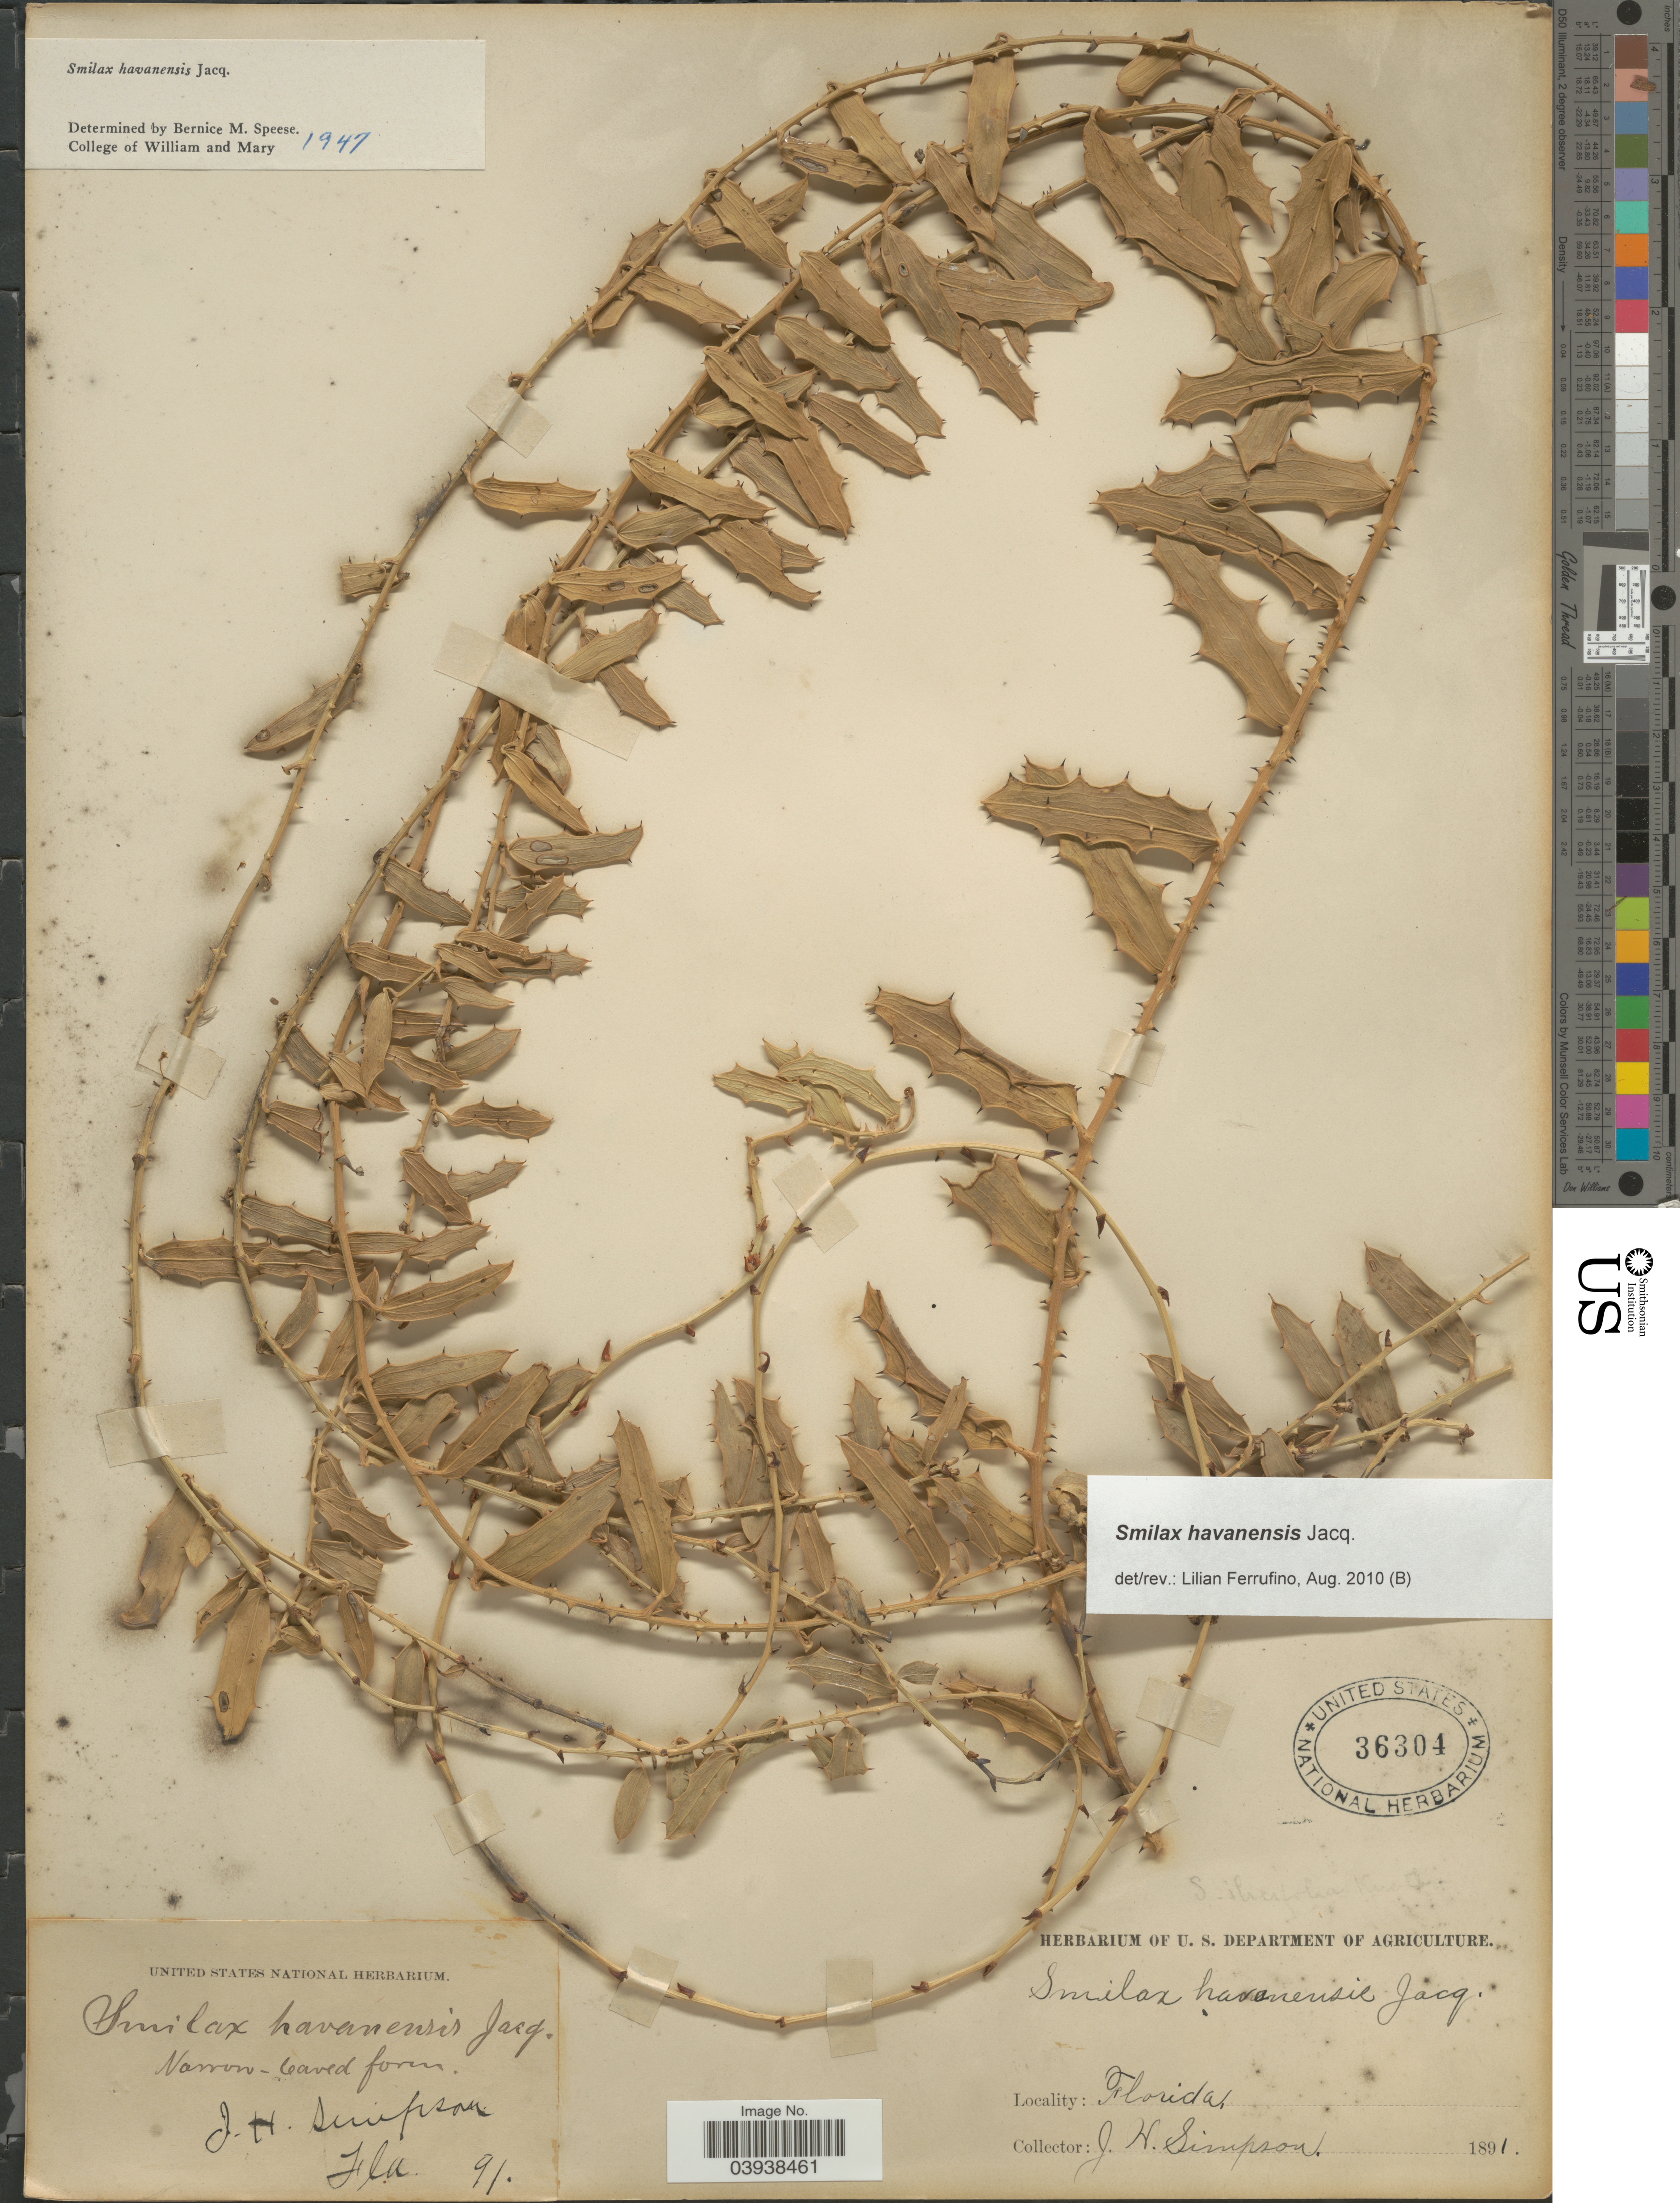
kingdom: Plantae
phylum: Tracheophyta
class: Liliopsida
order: Liliales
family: Smilacaceae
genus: Smilax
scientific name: Smilax havanensis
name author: Jacq.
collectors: J. H. Simpson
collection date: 1891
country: United States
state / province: Florida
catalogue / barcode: US 36304